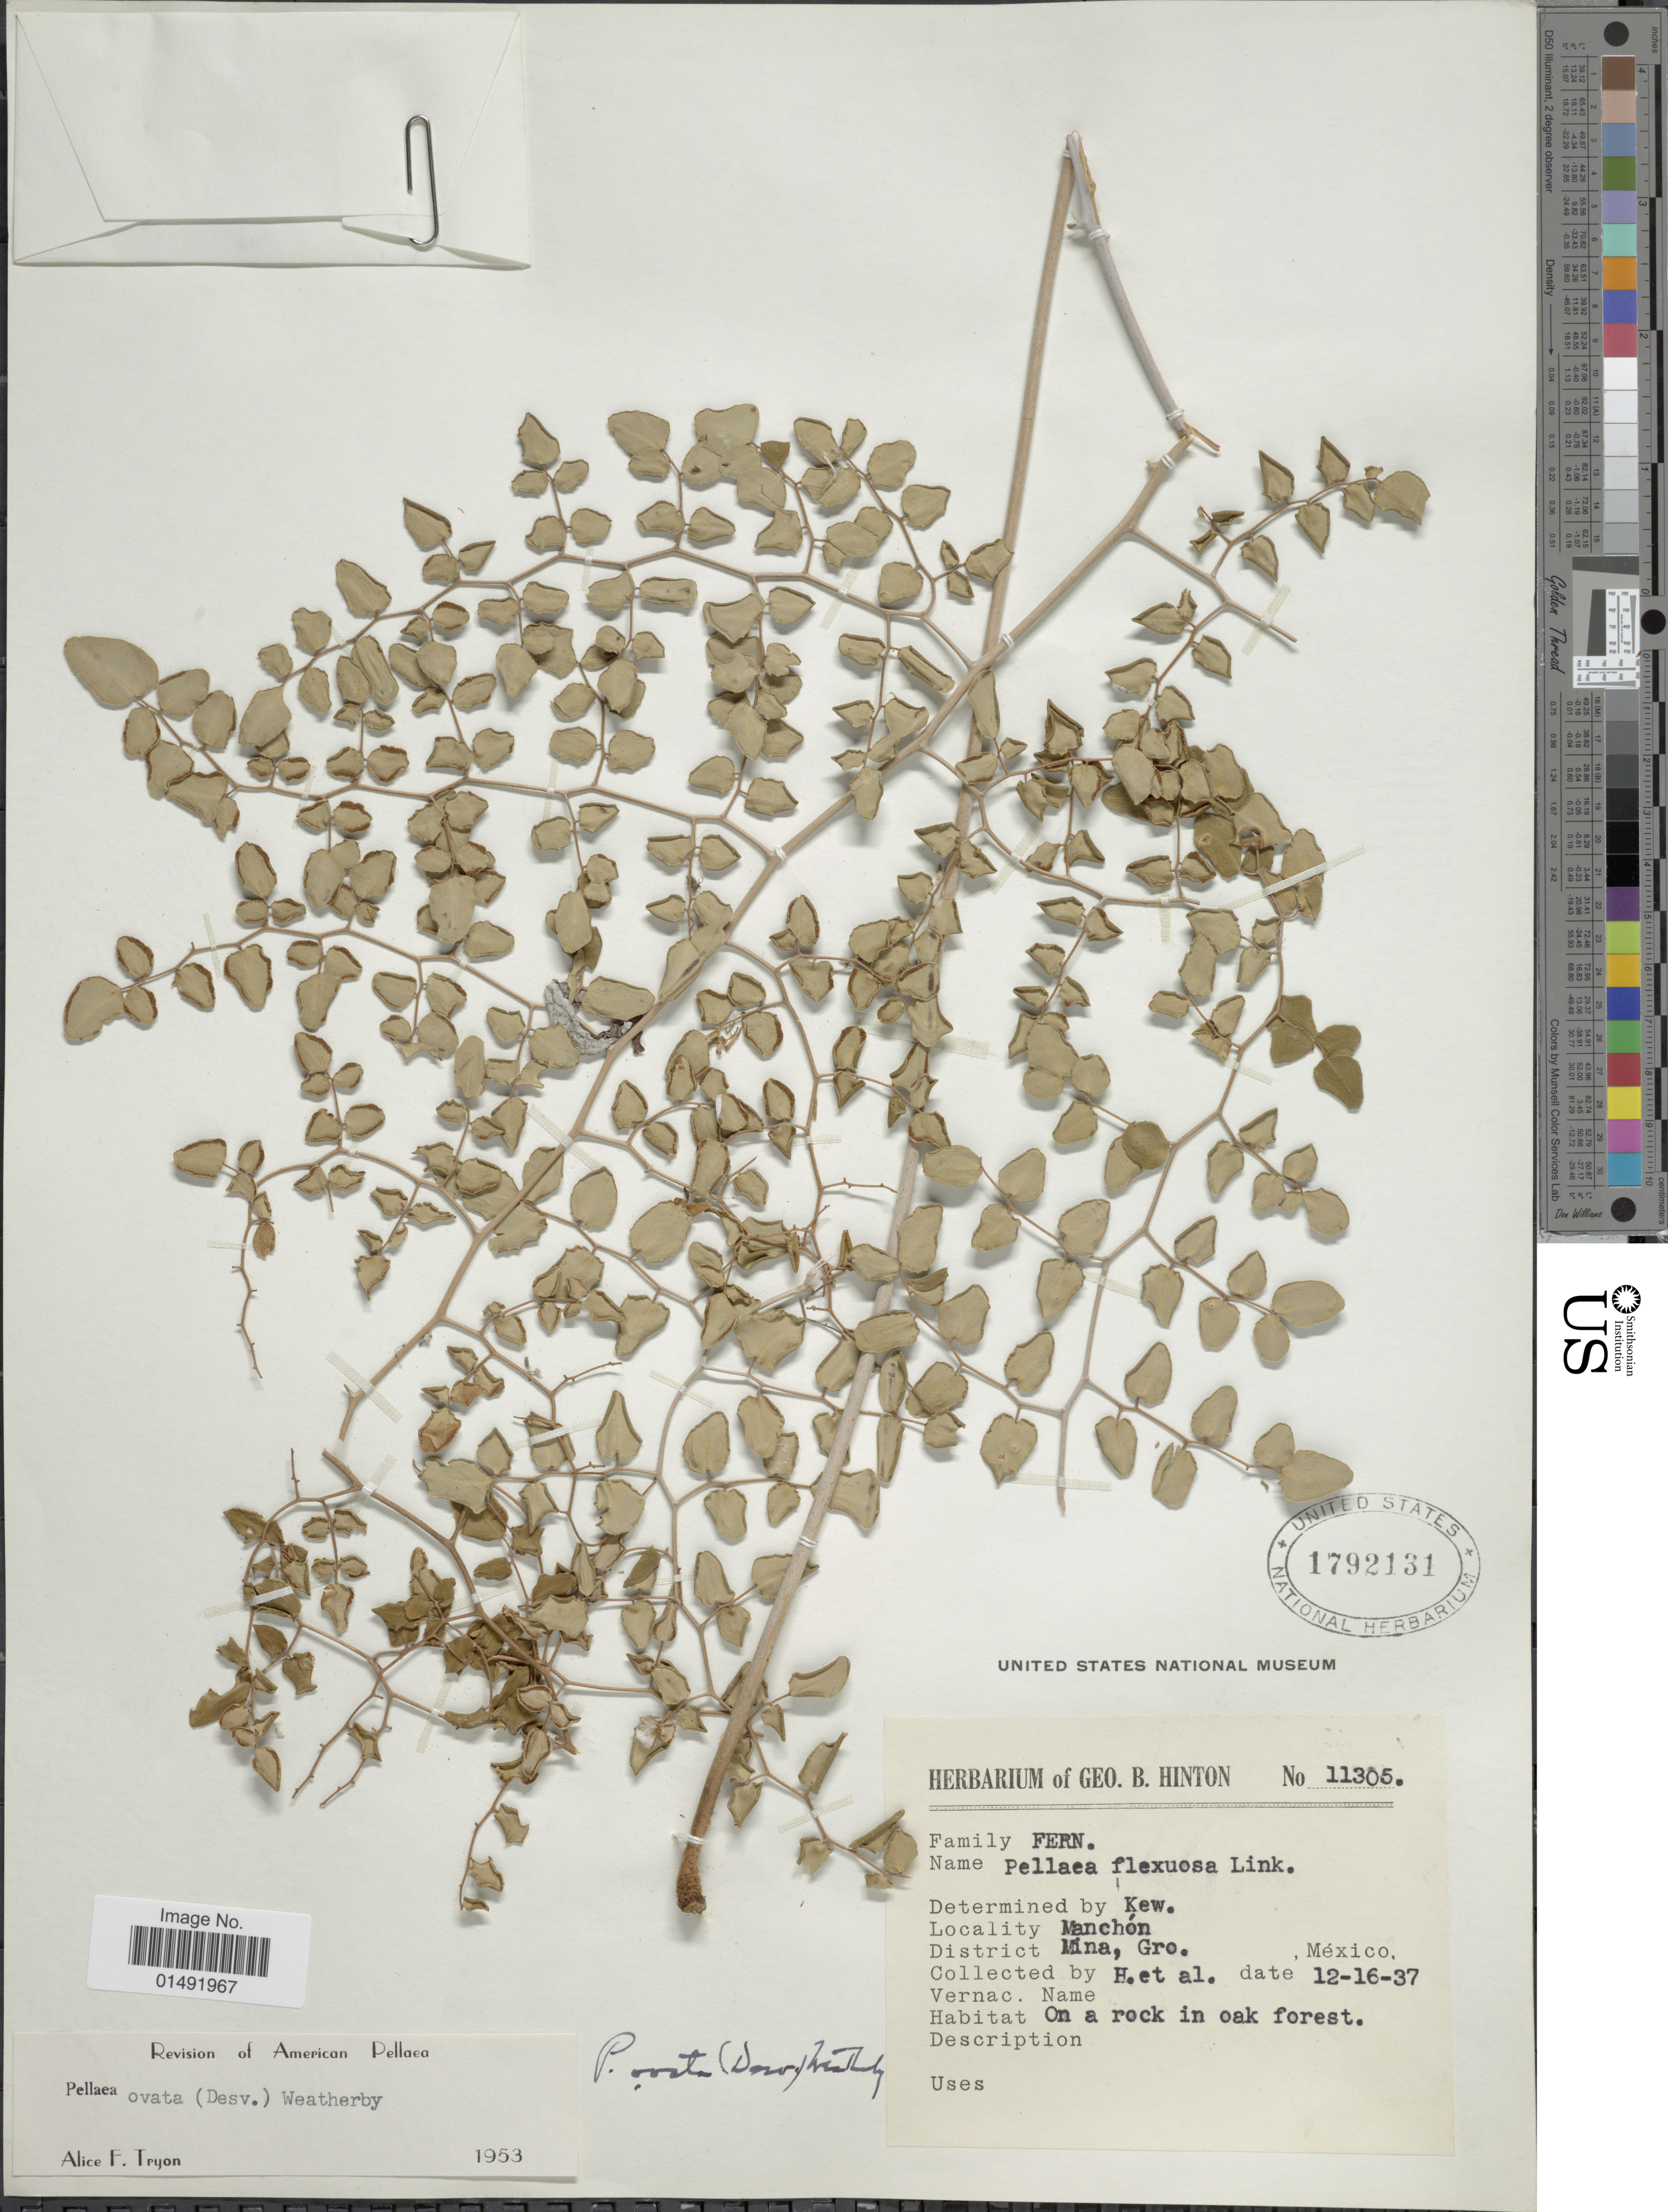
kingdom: Plantae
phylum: Tracheophyta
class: Polypodiopsida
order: Polypodiales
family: Pteridaceae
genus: Pellaea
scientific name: Pellaea ovata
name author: (Desv.) Weath.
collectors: G. B. Hinton & et al.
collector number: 11305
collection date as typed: Transcribed d/m/y: 16/12/37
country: Mexico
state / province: Guerrero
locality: Machó, Mina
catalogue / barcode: US 1792131